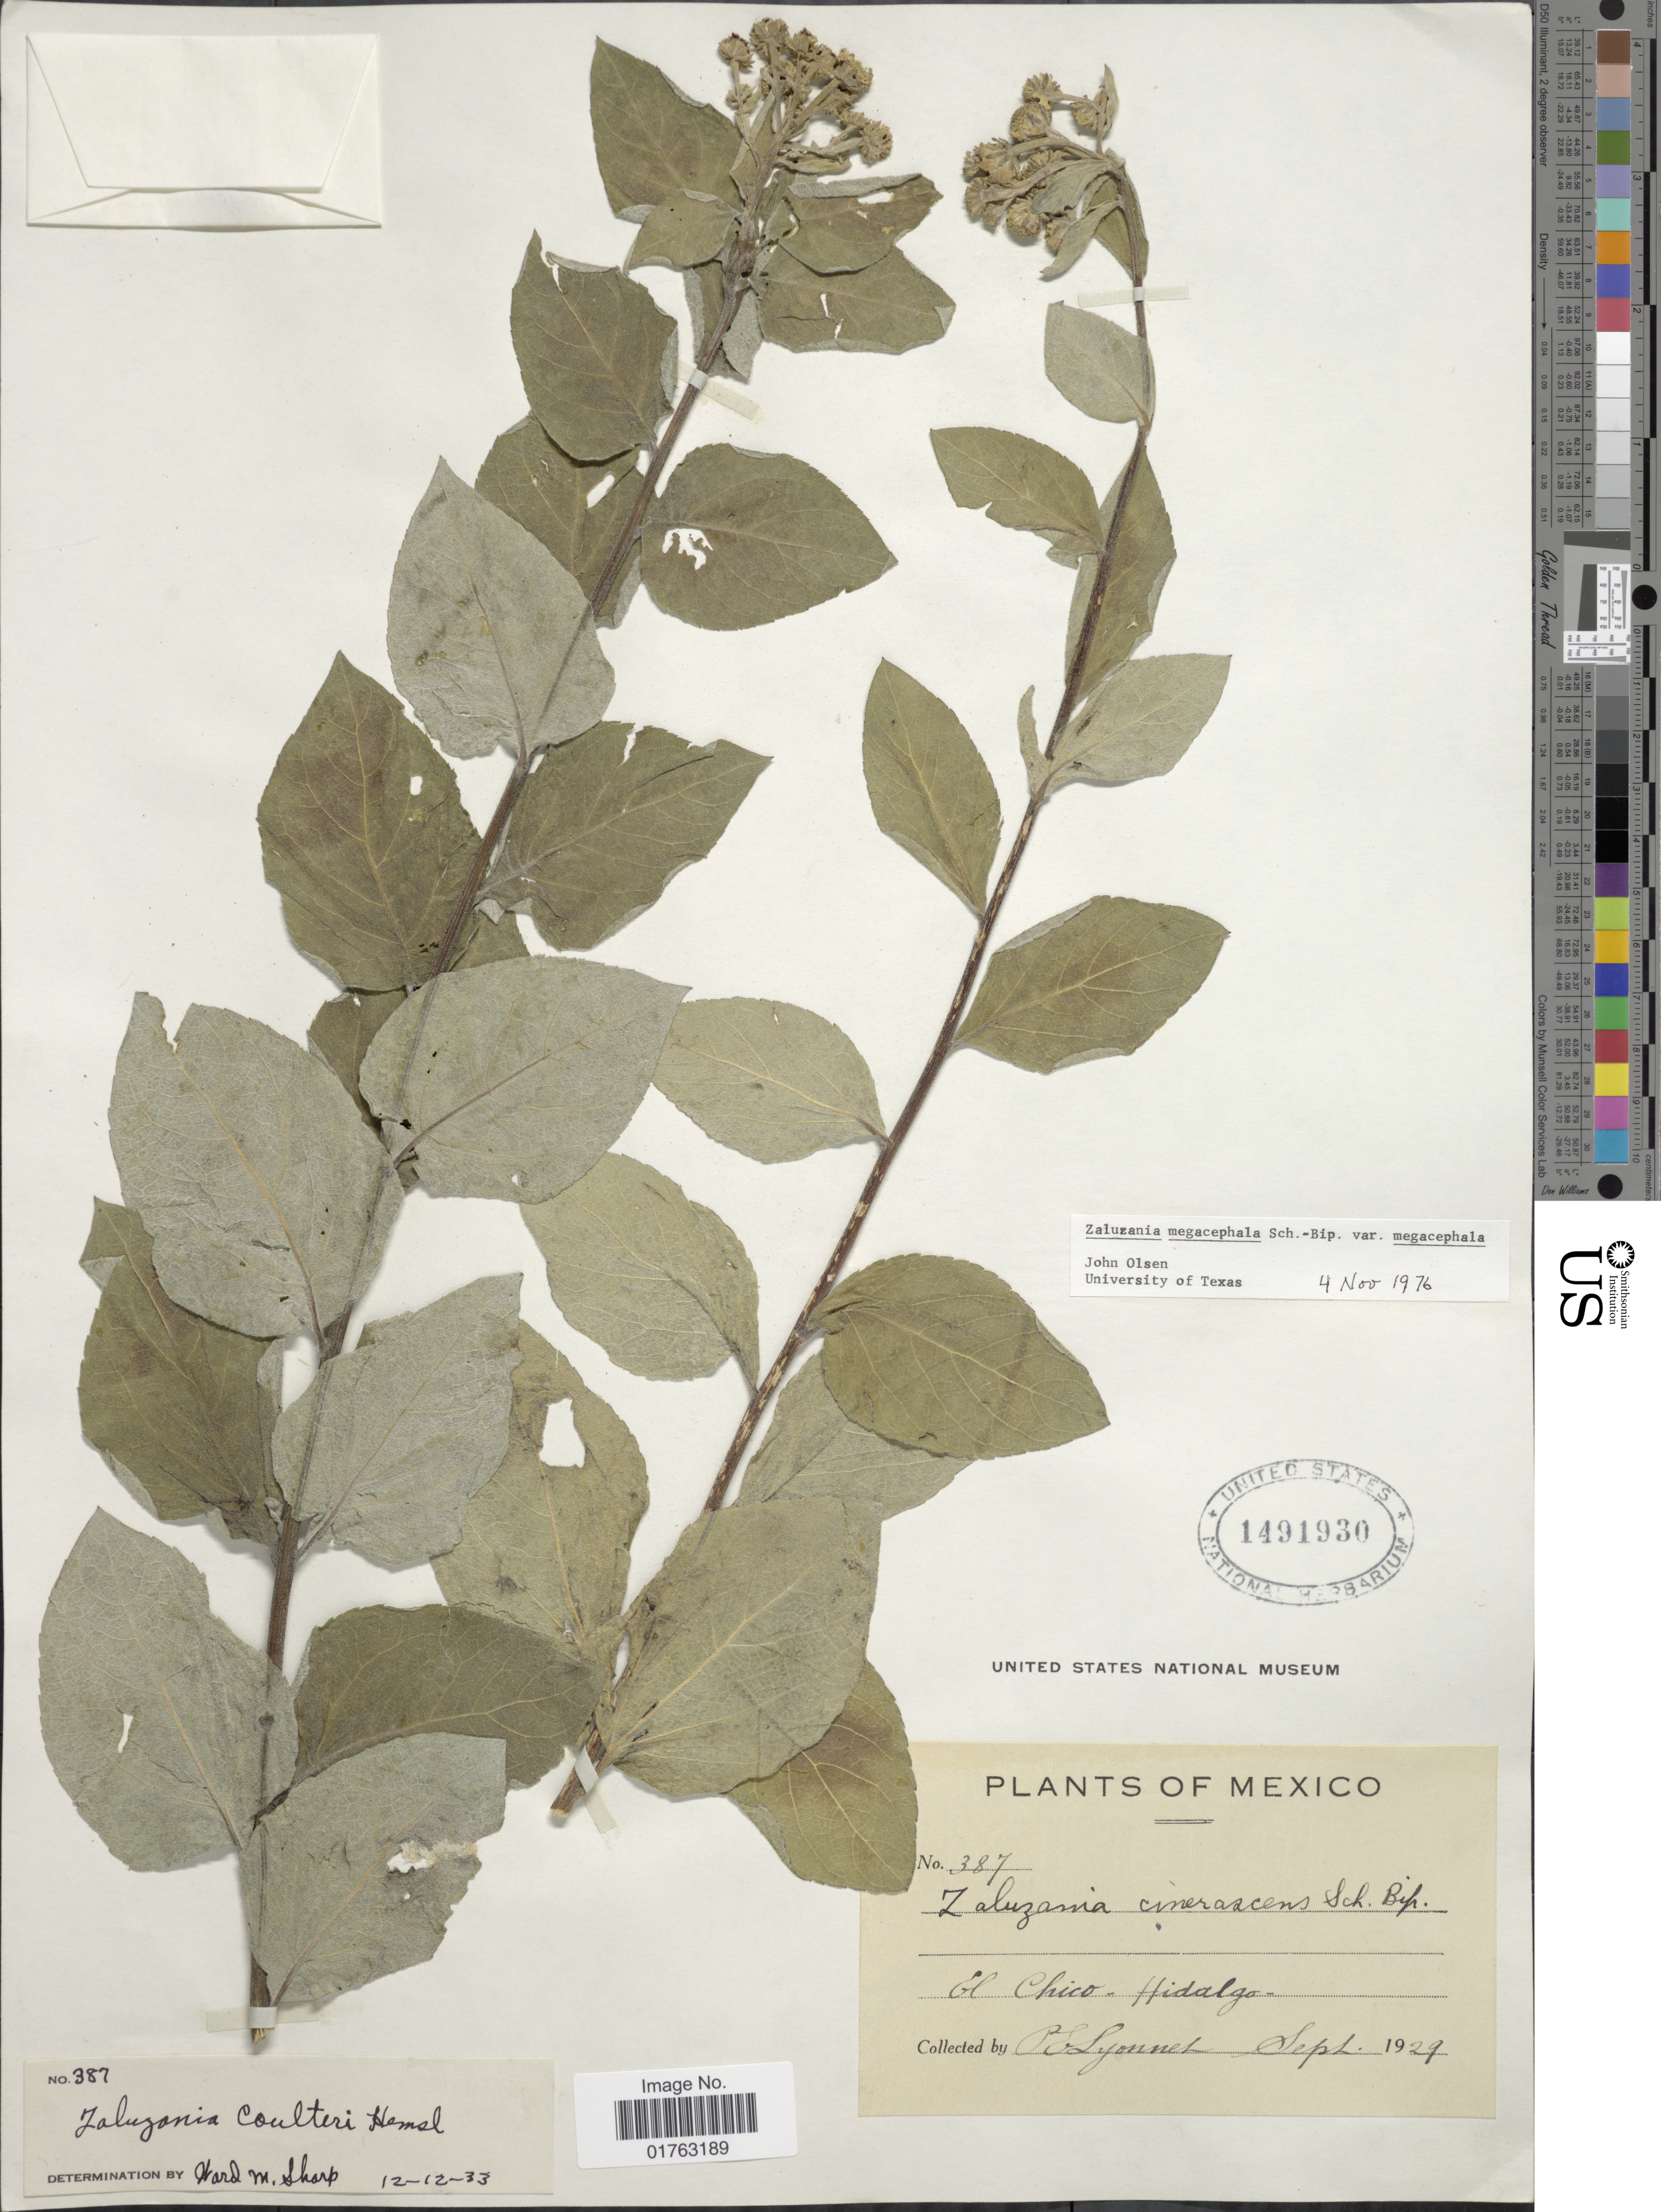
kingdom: Plantae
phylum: Tracheophyta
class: Magnoliopsida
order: Asterales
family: Asteraceae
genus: Zaluzania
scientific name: Zaluzania megacephala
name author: Sch. Bip.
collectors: P. Lyonnet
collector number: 387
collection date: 1929-09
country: Mexico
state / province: Hidalgo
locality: El Chico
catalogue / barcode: US 1491930